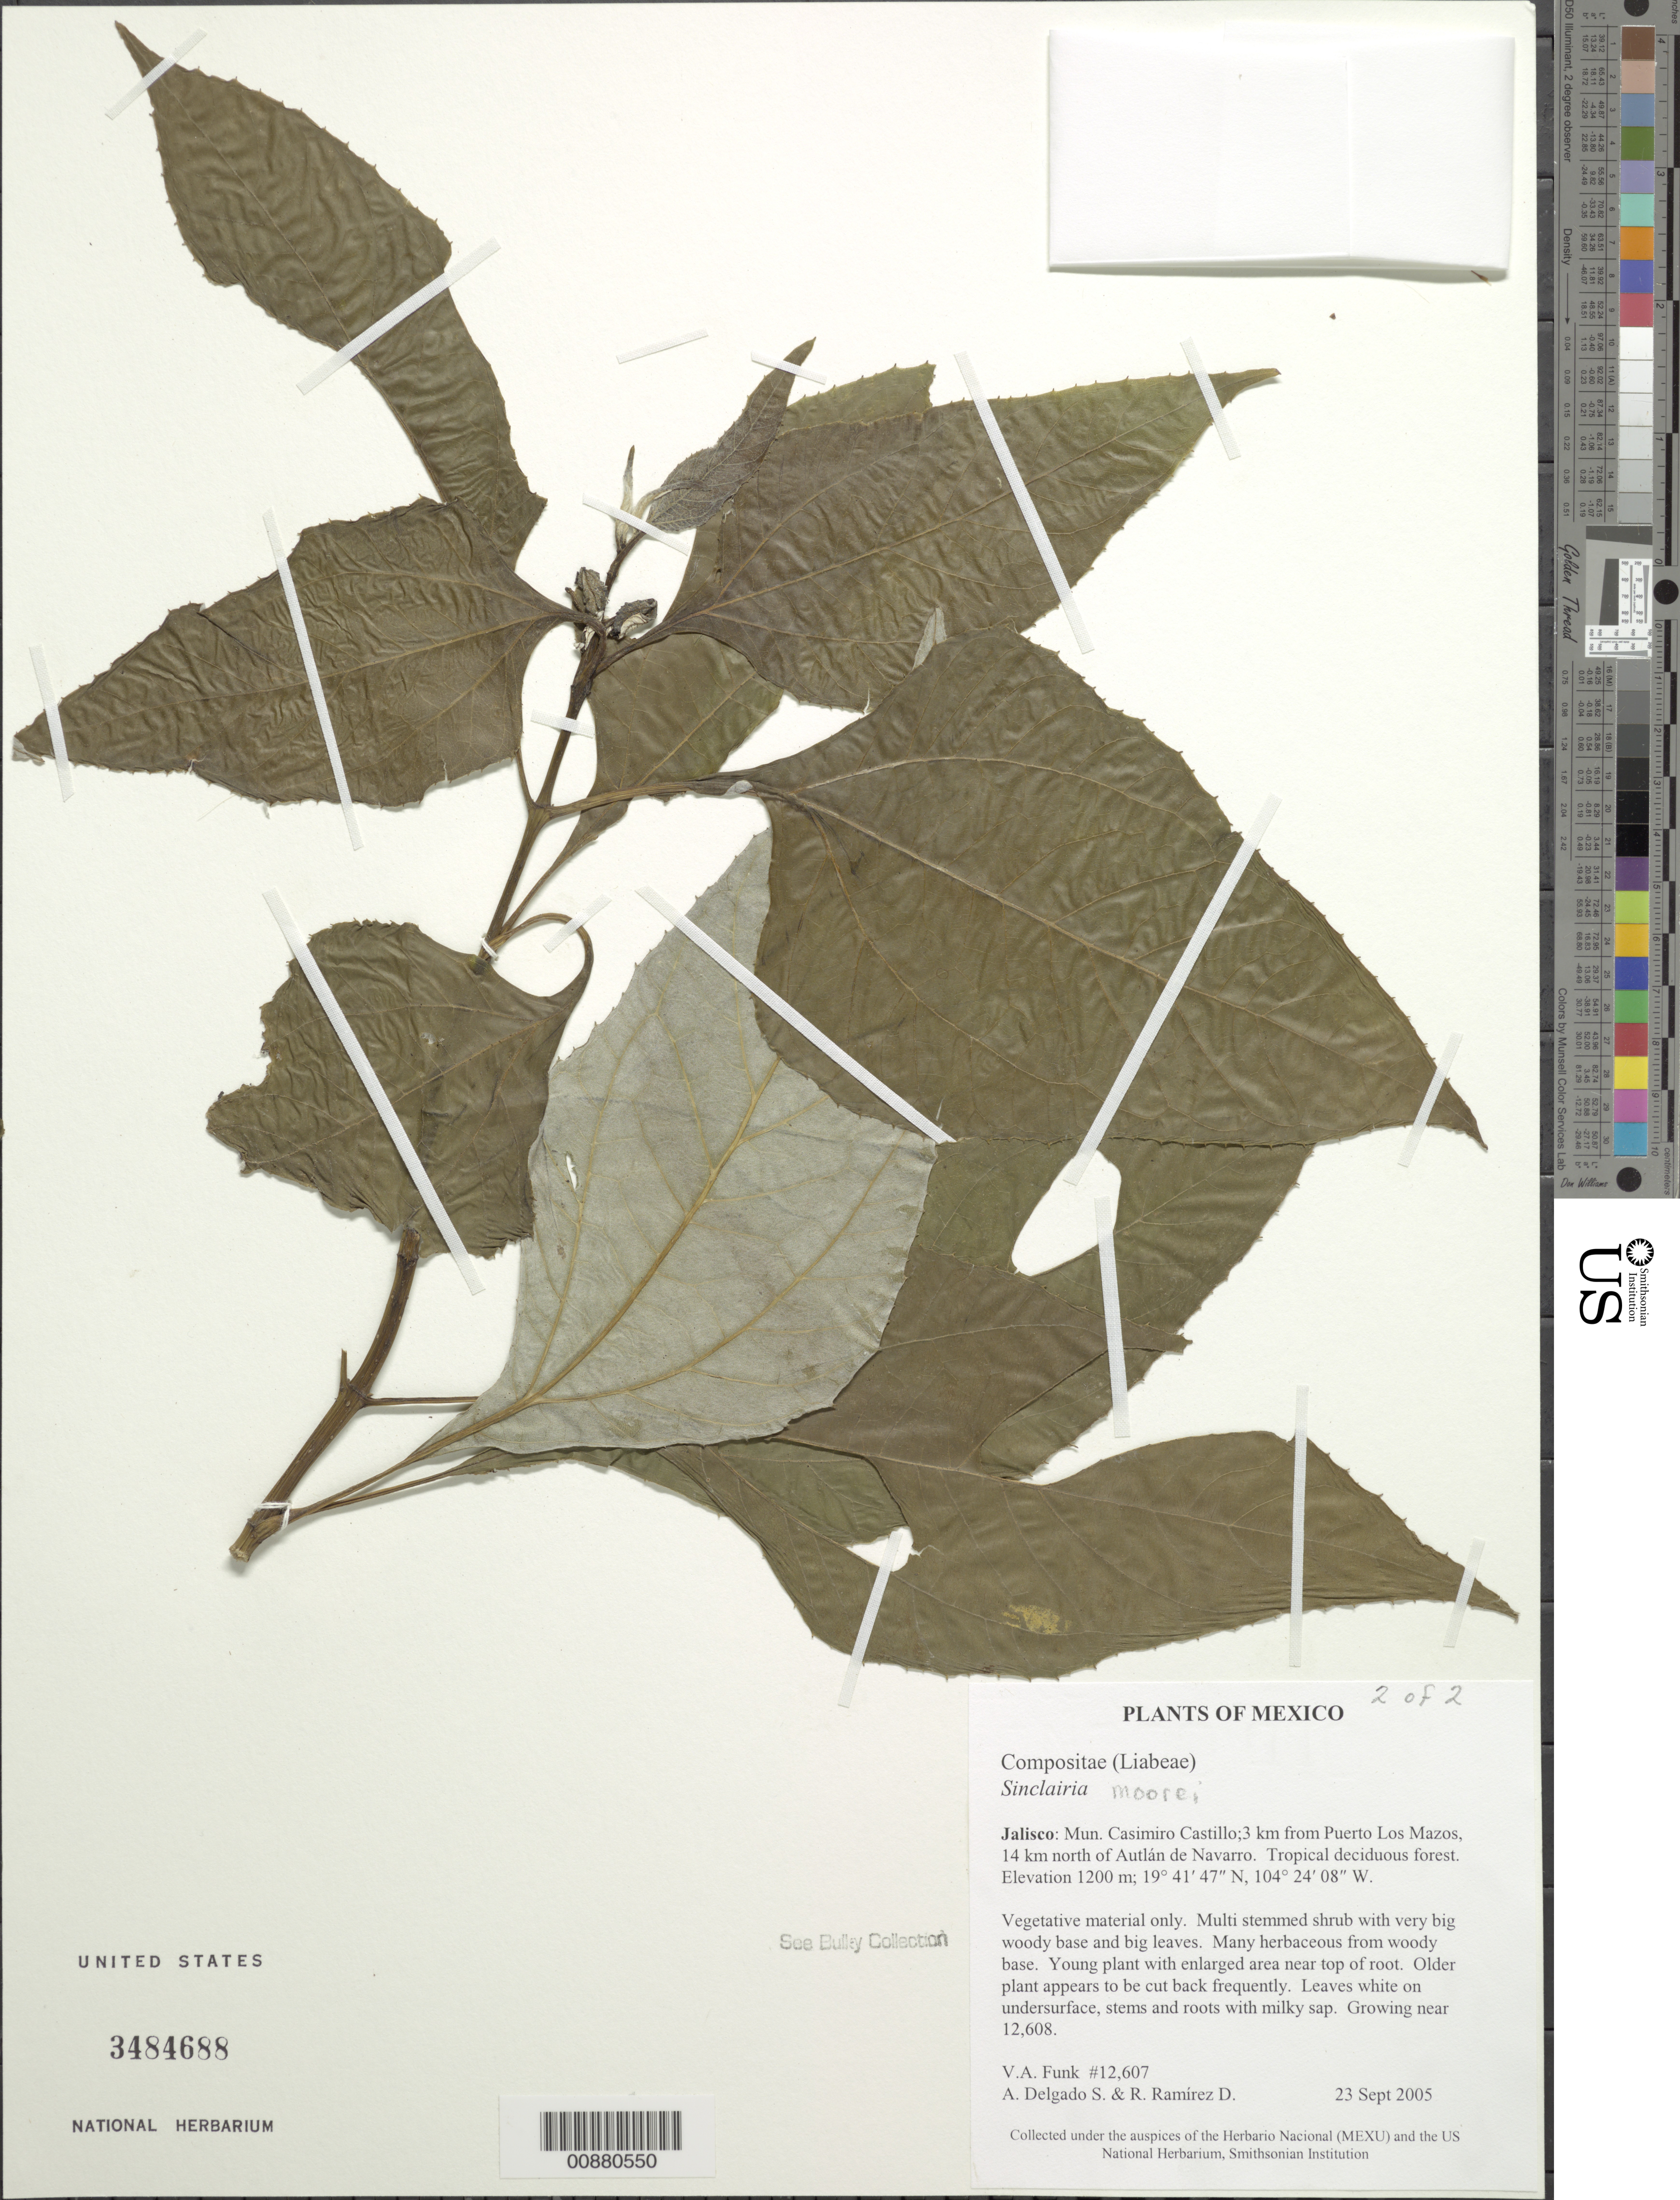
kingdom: Plantae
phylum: Tracheophyta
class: Magnoliopsida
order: Asterales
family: Asteraceae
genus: Sinclairia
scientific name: Sinclairia moorei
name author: H. Rob. & Brettell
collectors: V. Funk, A. Delgado S. & R. Ramirez D.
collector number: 12607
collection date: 2005-09-23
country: Mexico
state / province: Jalisco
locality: Jalisco: Mun. Casimiro Castillo; 3 km from Puerto Los Mazos, 14 km north of Autlán de Navarro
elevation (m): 1200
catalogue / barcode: US 3484688